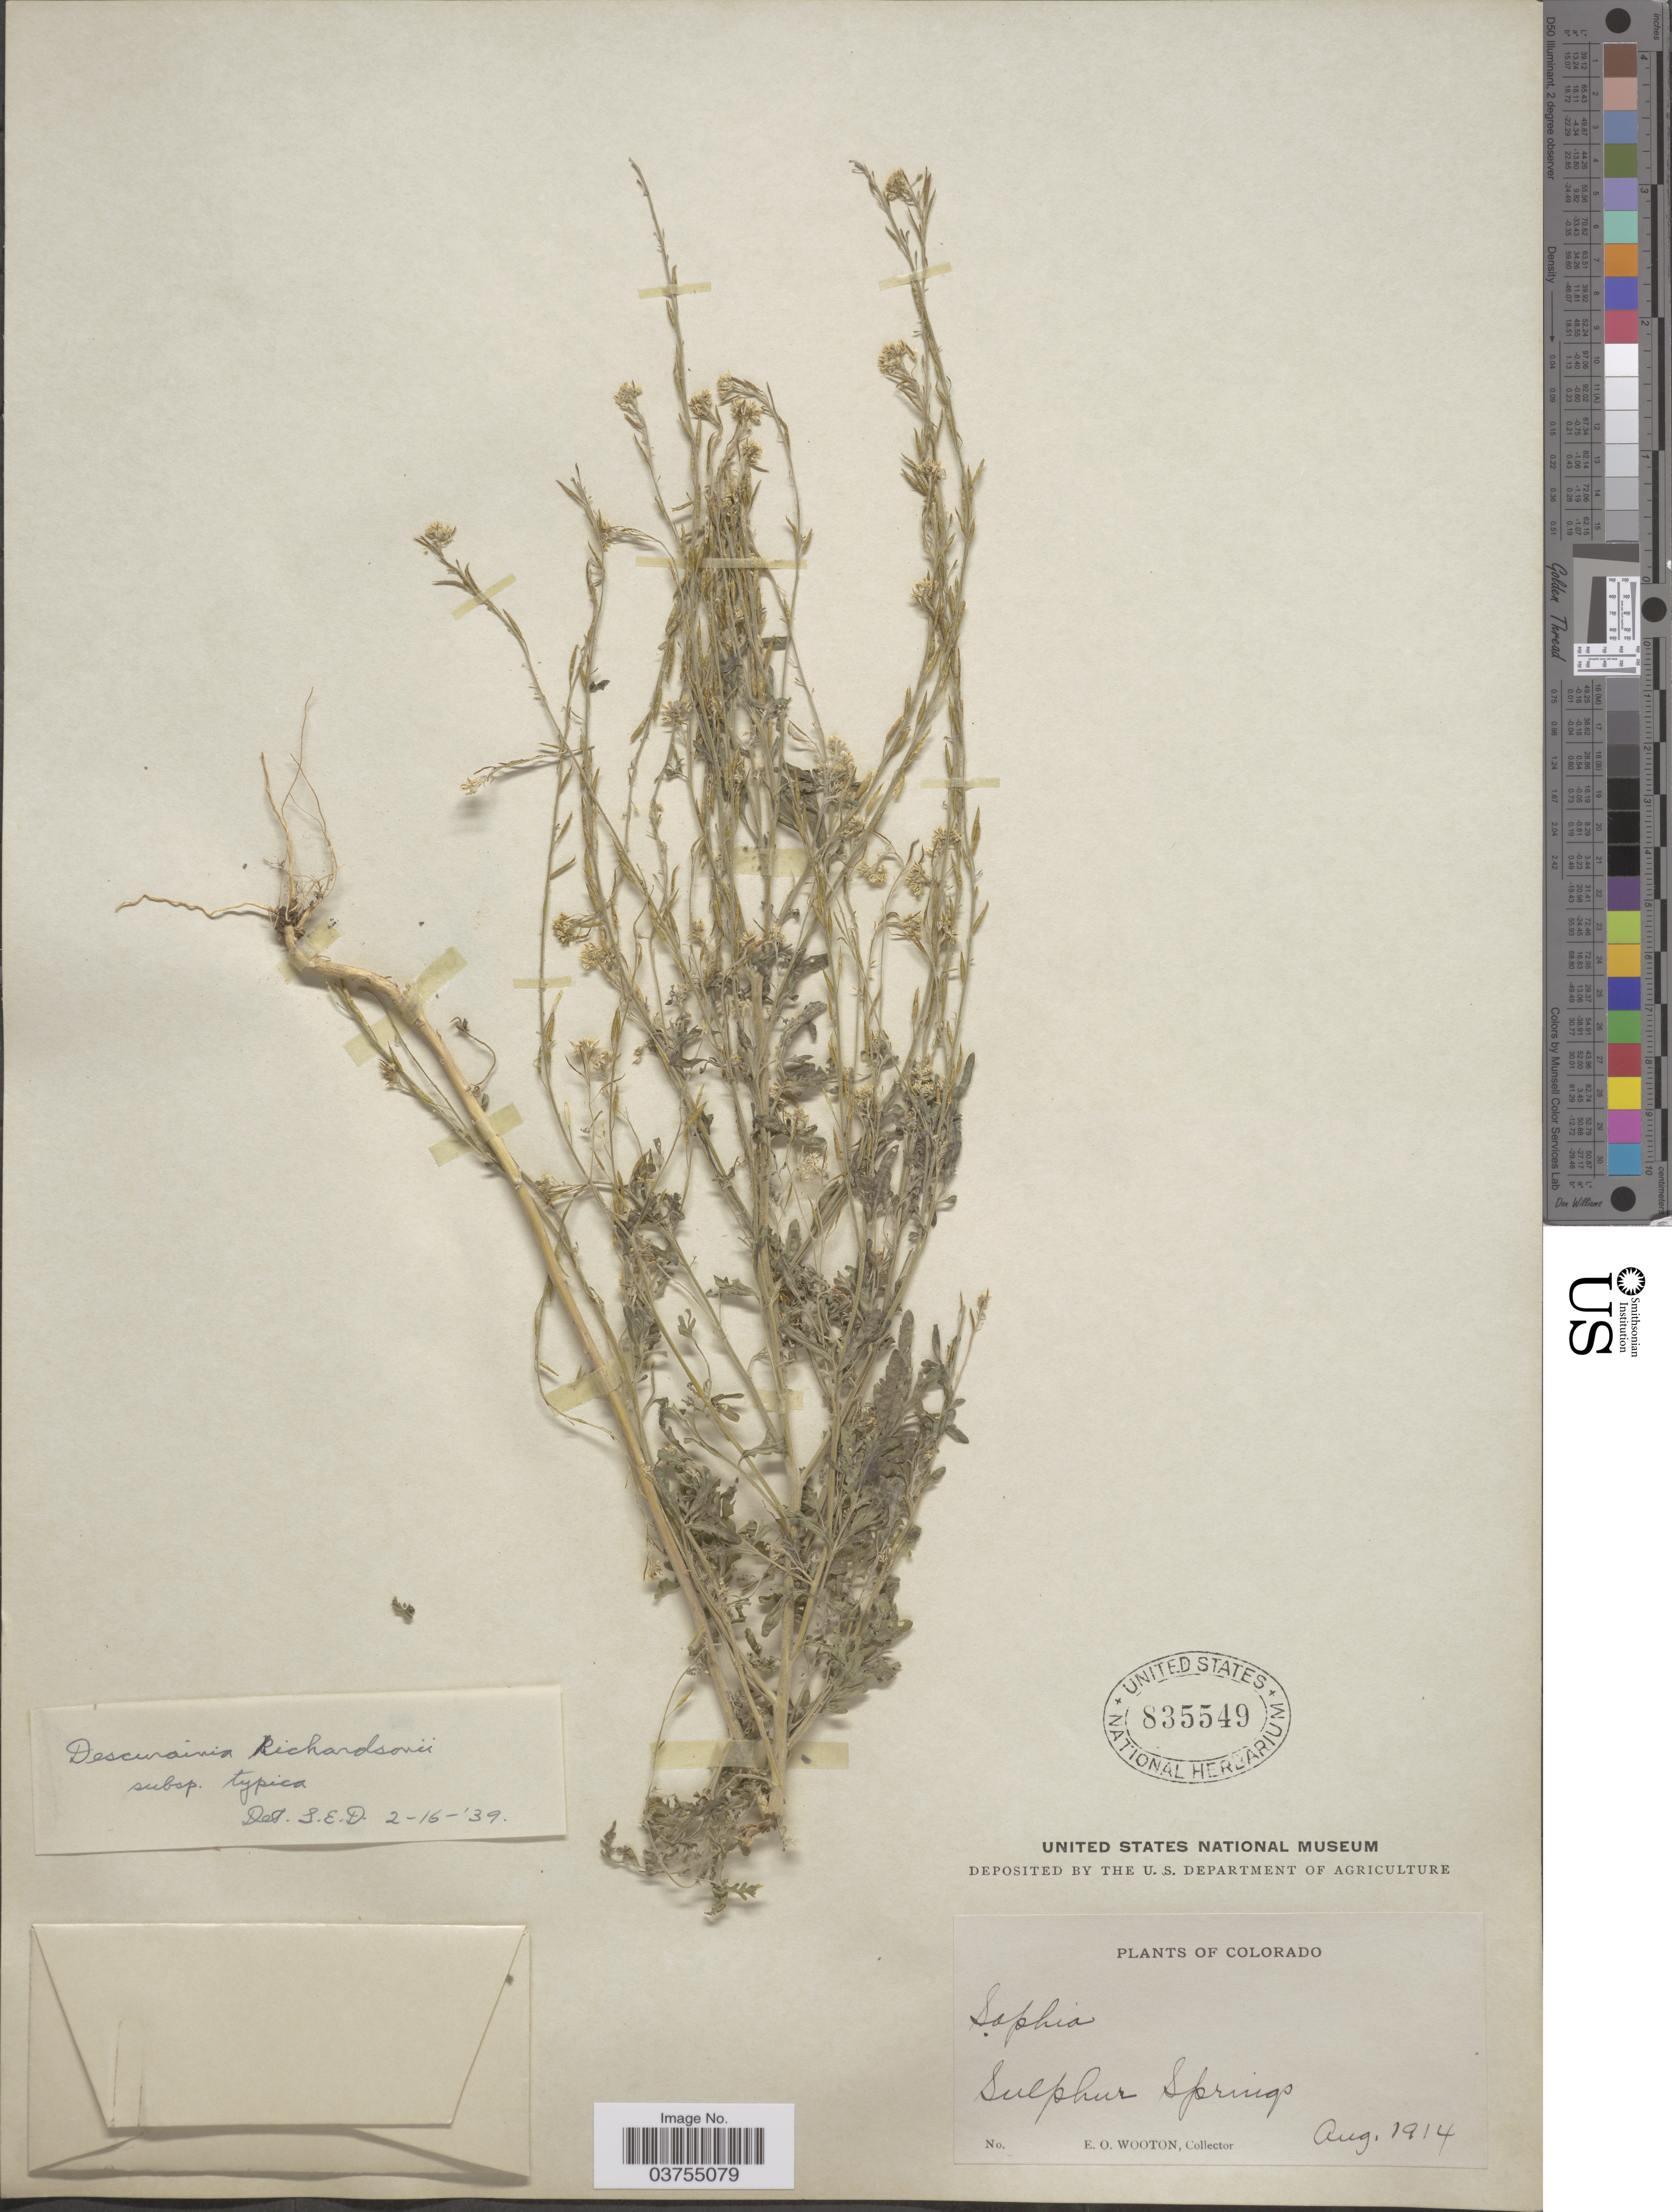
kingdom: Plantae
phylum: Tracheophyta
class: Magnoliopsida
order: Brassicales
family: Brassicaceae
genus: Descurainia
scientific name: Descurainia richardsonii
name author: (C.A. Mey.) O.E. Schulz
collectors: E. O. Wooton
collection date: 1914-08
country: United States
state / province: Colorado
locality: Sulphur Springs.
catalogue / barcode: US 835549